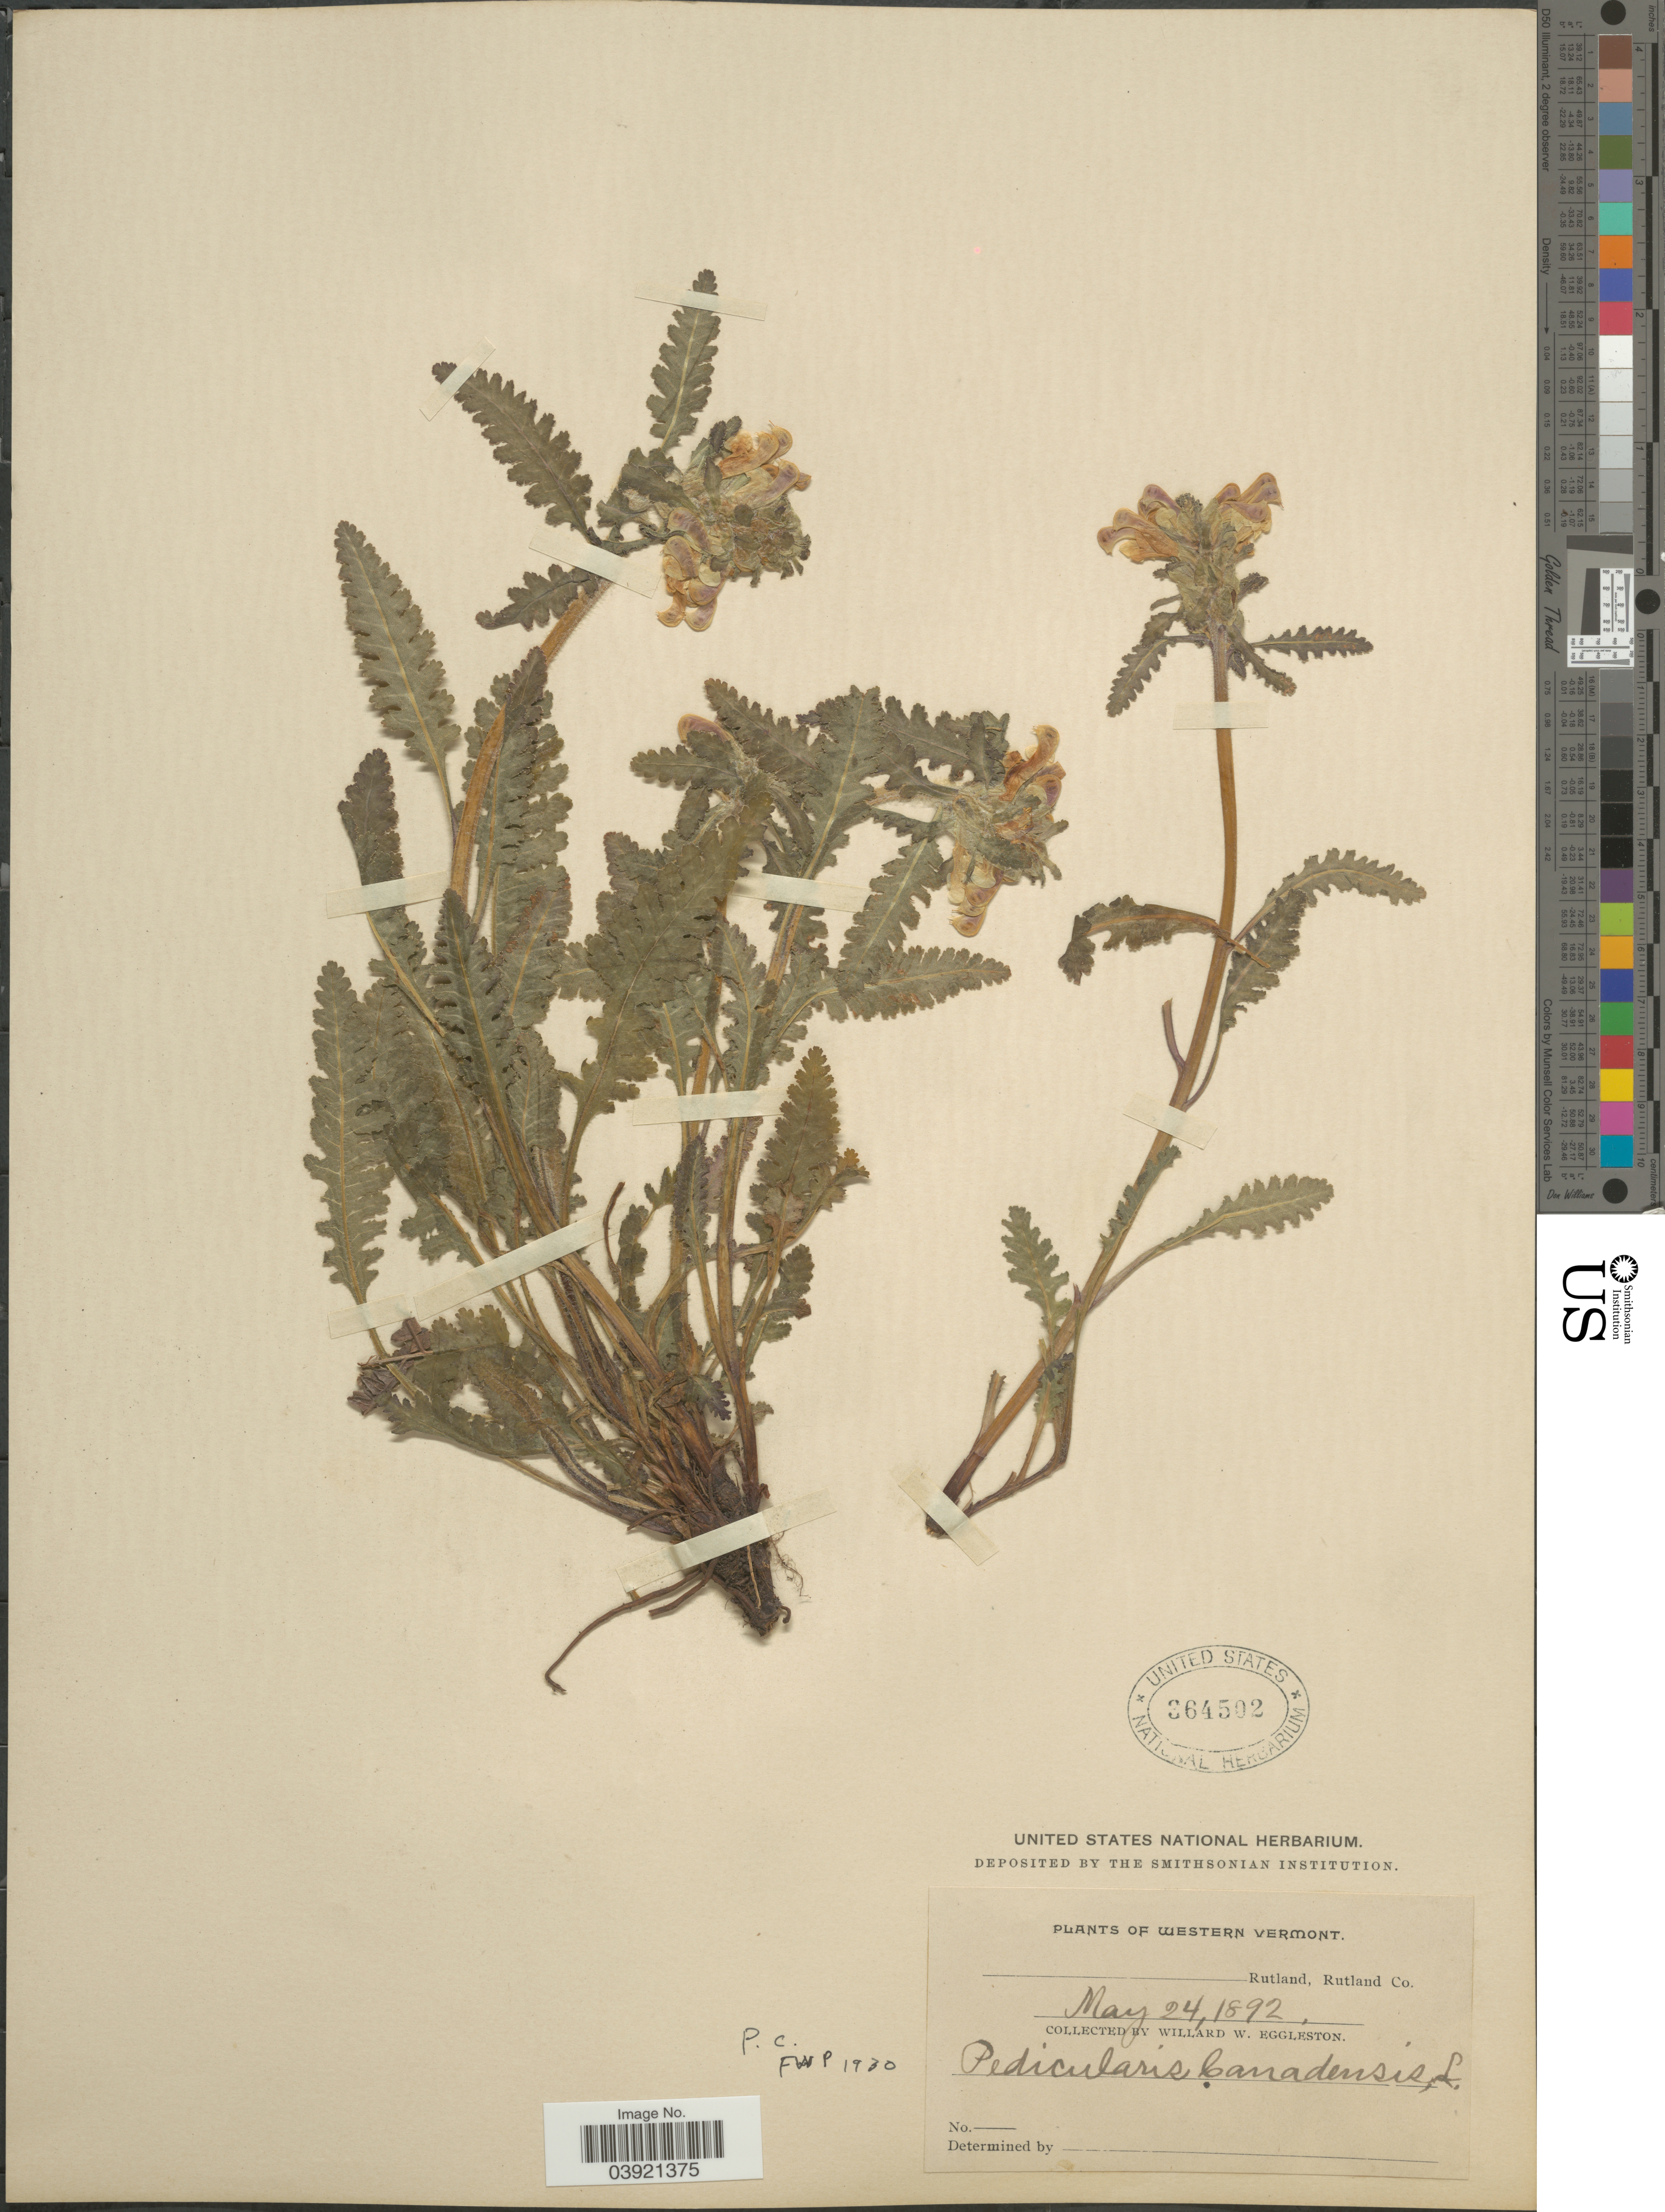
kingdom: Plantae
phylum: Tracheophyta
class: Magnoliopsida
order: Lamiales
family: Orobanchaceae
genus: Pedicularis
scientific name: Pedicularis canadensis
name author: L.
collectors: W. W. Eggleston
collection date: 1892-05-24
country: United States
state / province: Vermont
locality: Western Vermont. Rutland, Rutland Co.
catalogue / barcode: US 364502